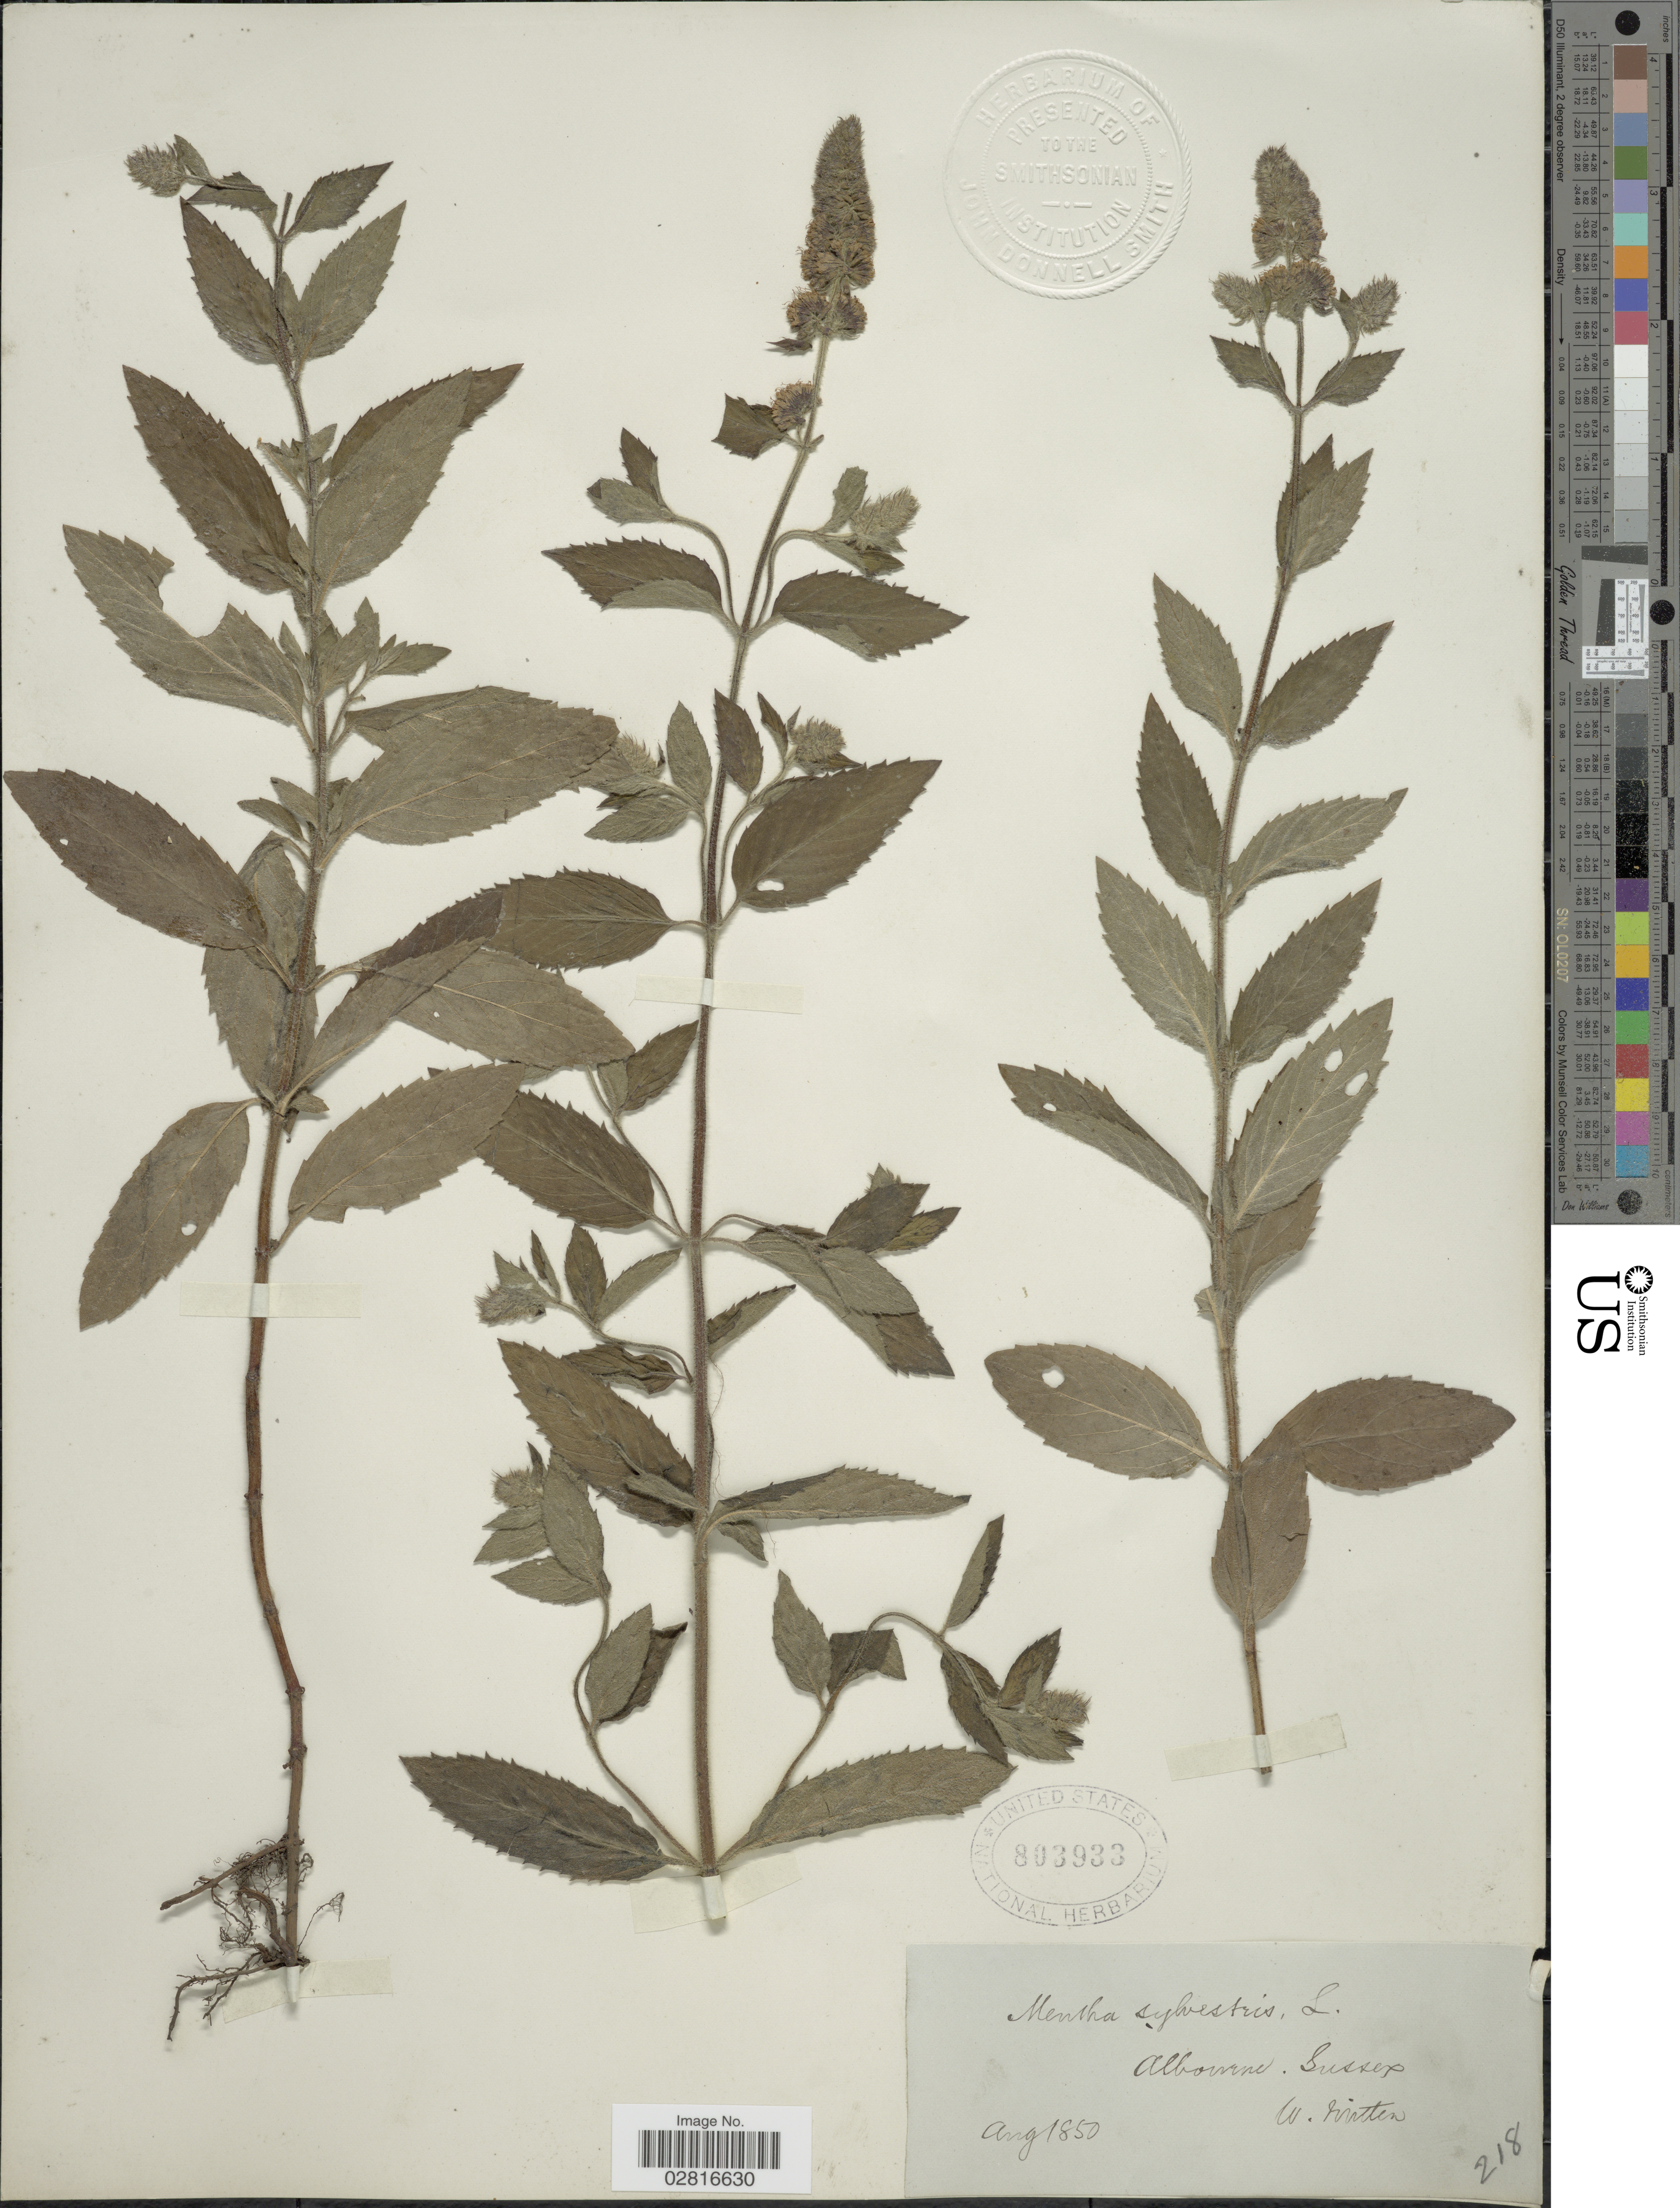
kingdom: Plantae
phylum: Tracheophyta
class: Magnoliopsida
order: Lamiales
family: Lamiaceae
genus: Mentha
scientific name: Mentha sylvestris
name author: L.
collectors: W. Mitten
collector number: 218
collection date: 1850-08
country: United Kingdom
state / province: England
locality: Albourne. Sussex.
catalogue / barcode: US 803933